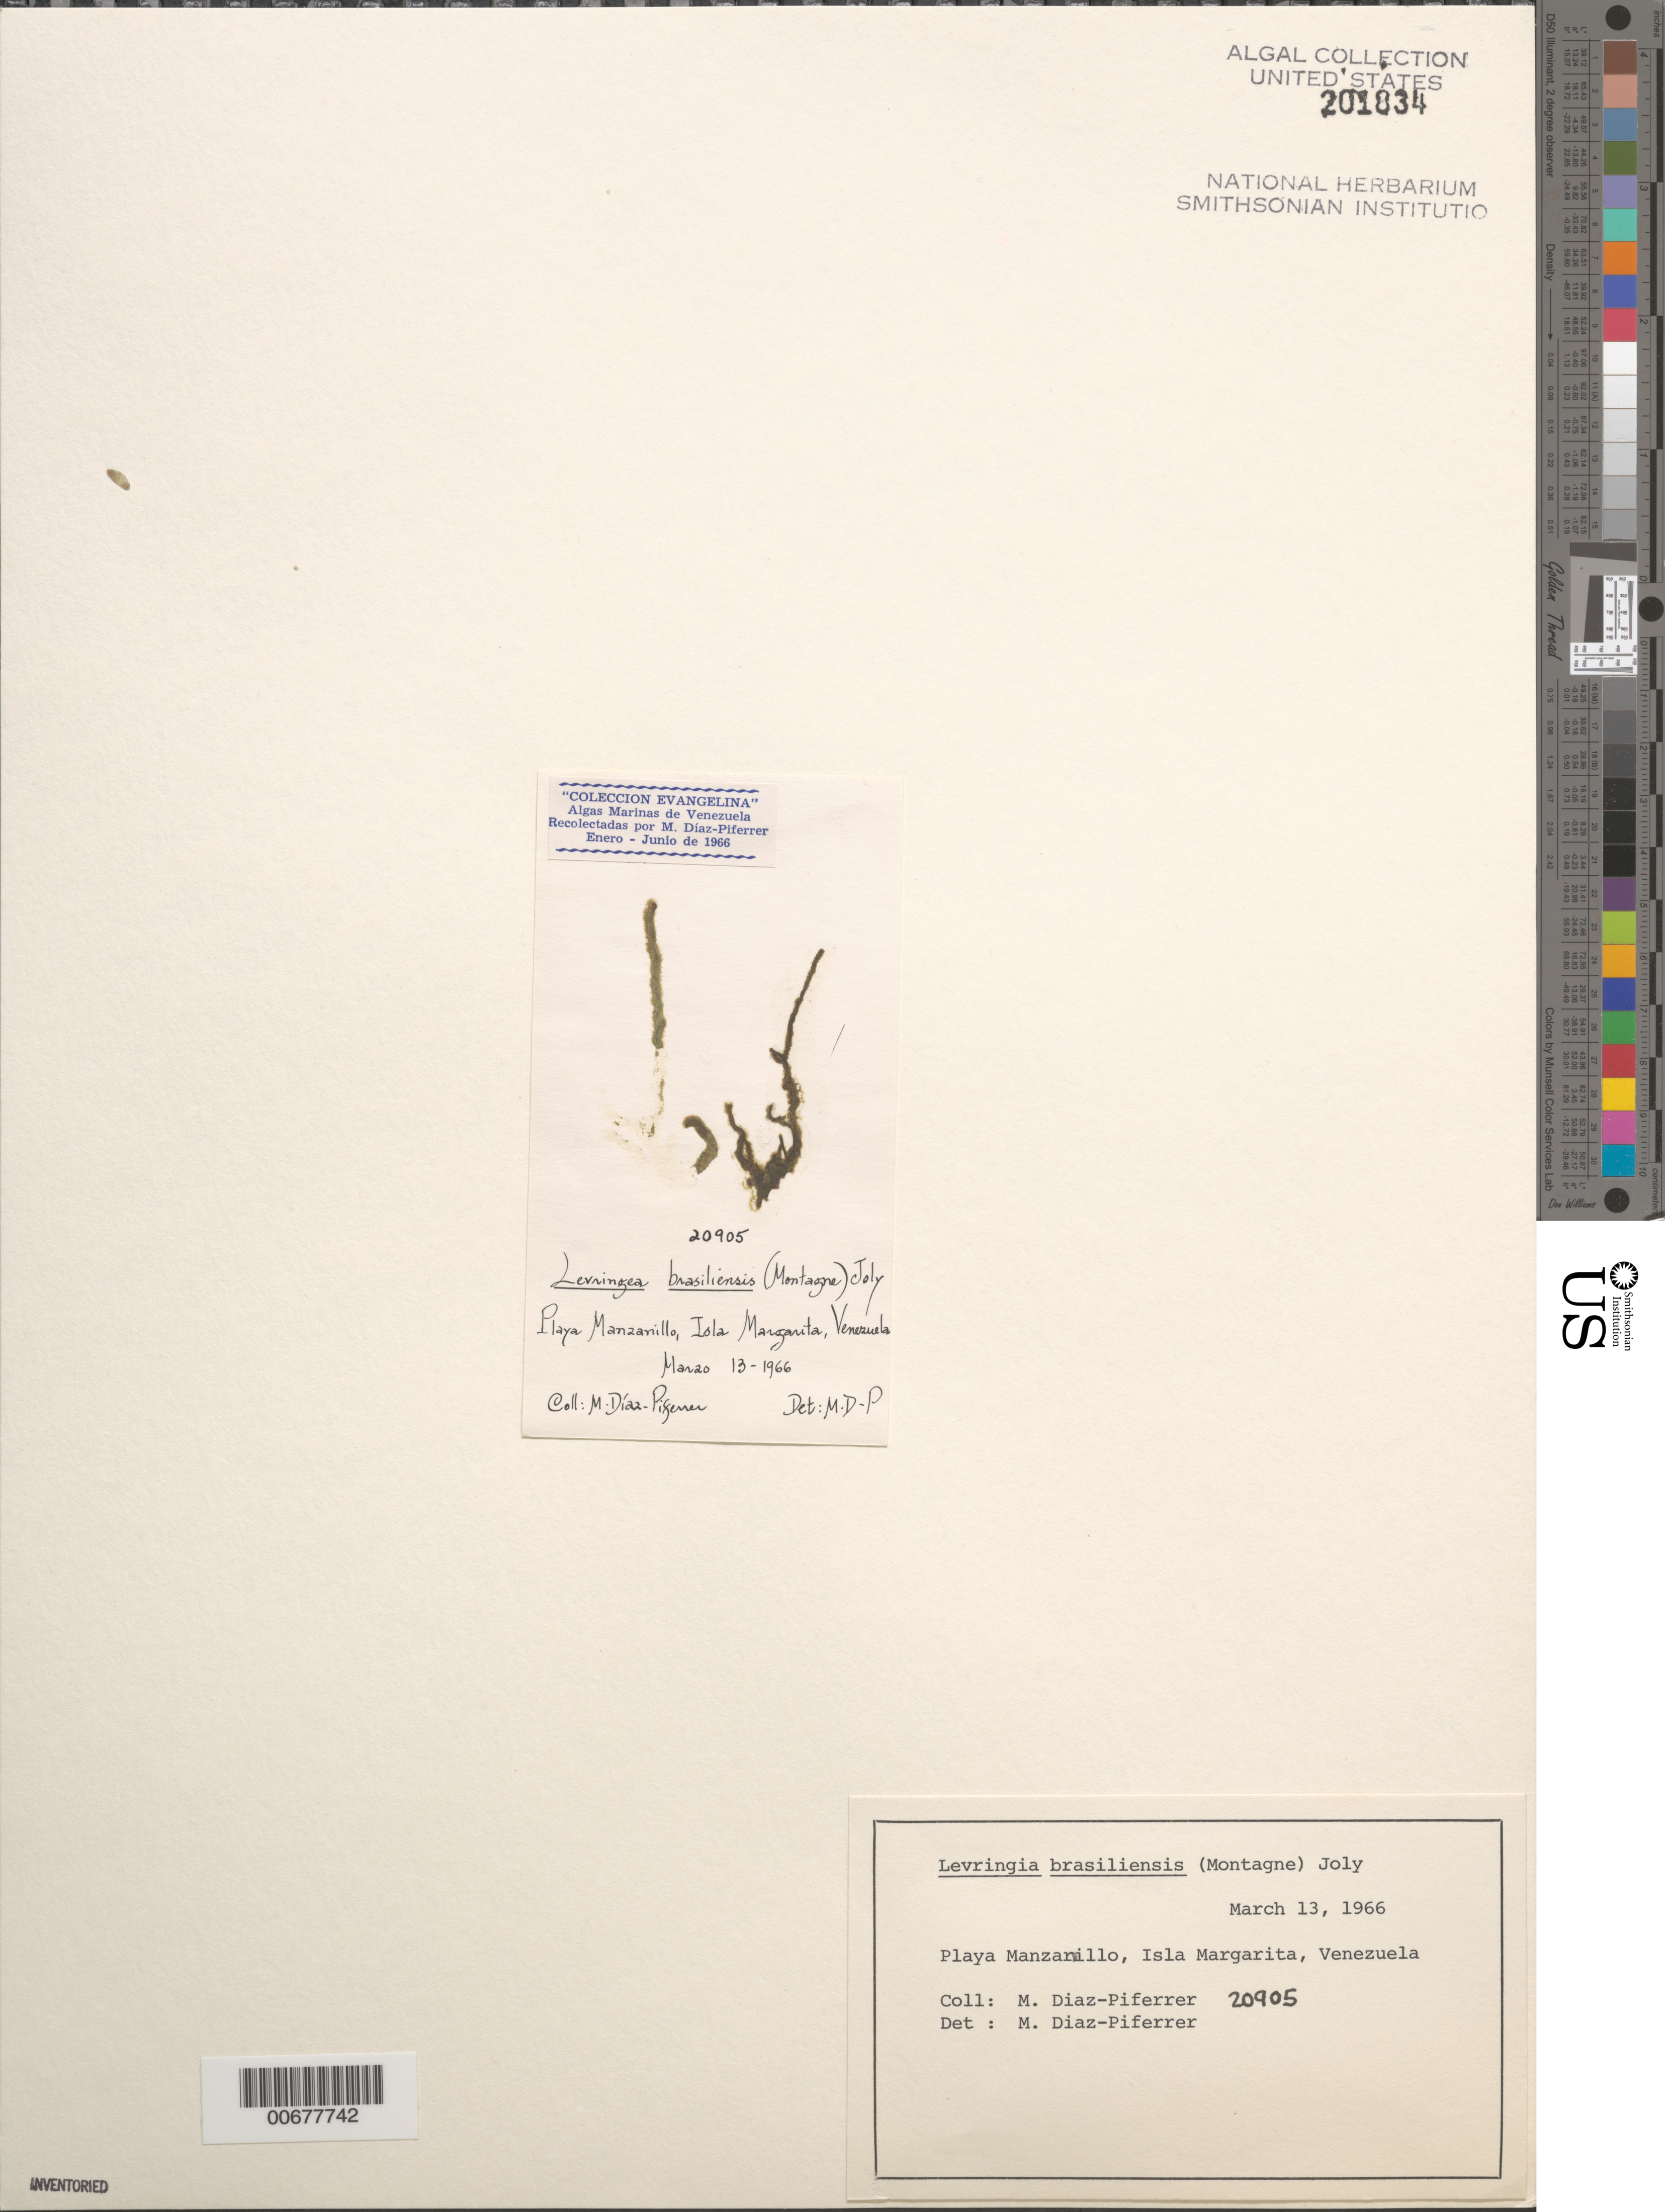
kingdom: Chromista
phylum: Ochrophyta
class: Phaeophyceae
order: Ectocarpales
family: Chordariaceae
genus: Levringia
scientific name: Levringia brasiliensis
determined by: Diaz-Piferrer, M.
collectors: M. Diaz-Piferrer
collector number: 20905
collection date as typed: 13 Mar 1966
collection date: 1966-03-13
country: Venezuela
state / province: Nueva Esparta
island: Margarita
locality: Playa Manzanillo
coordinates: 11 09' N, 63 54' W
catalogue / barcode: US 201834